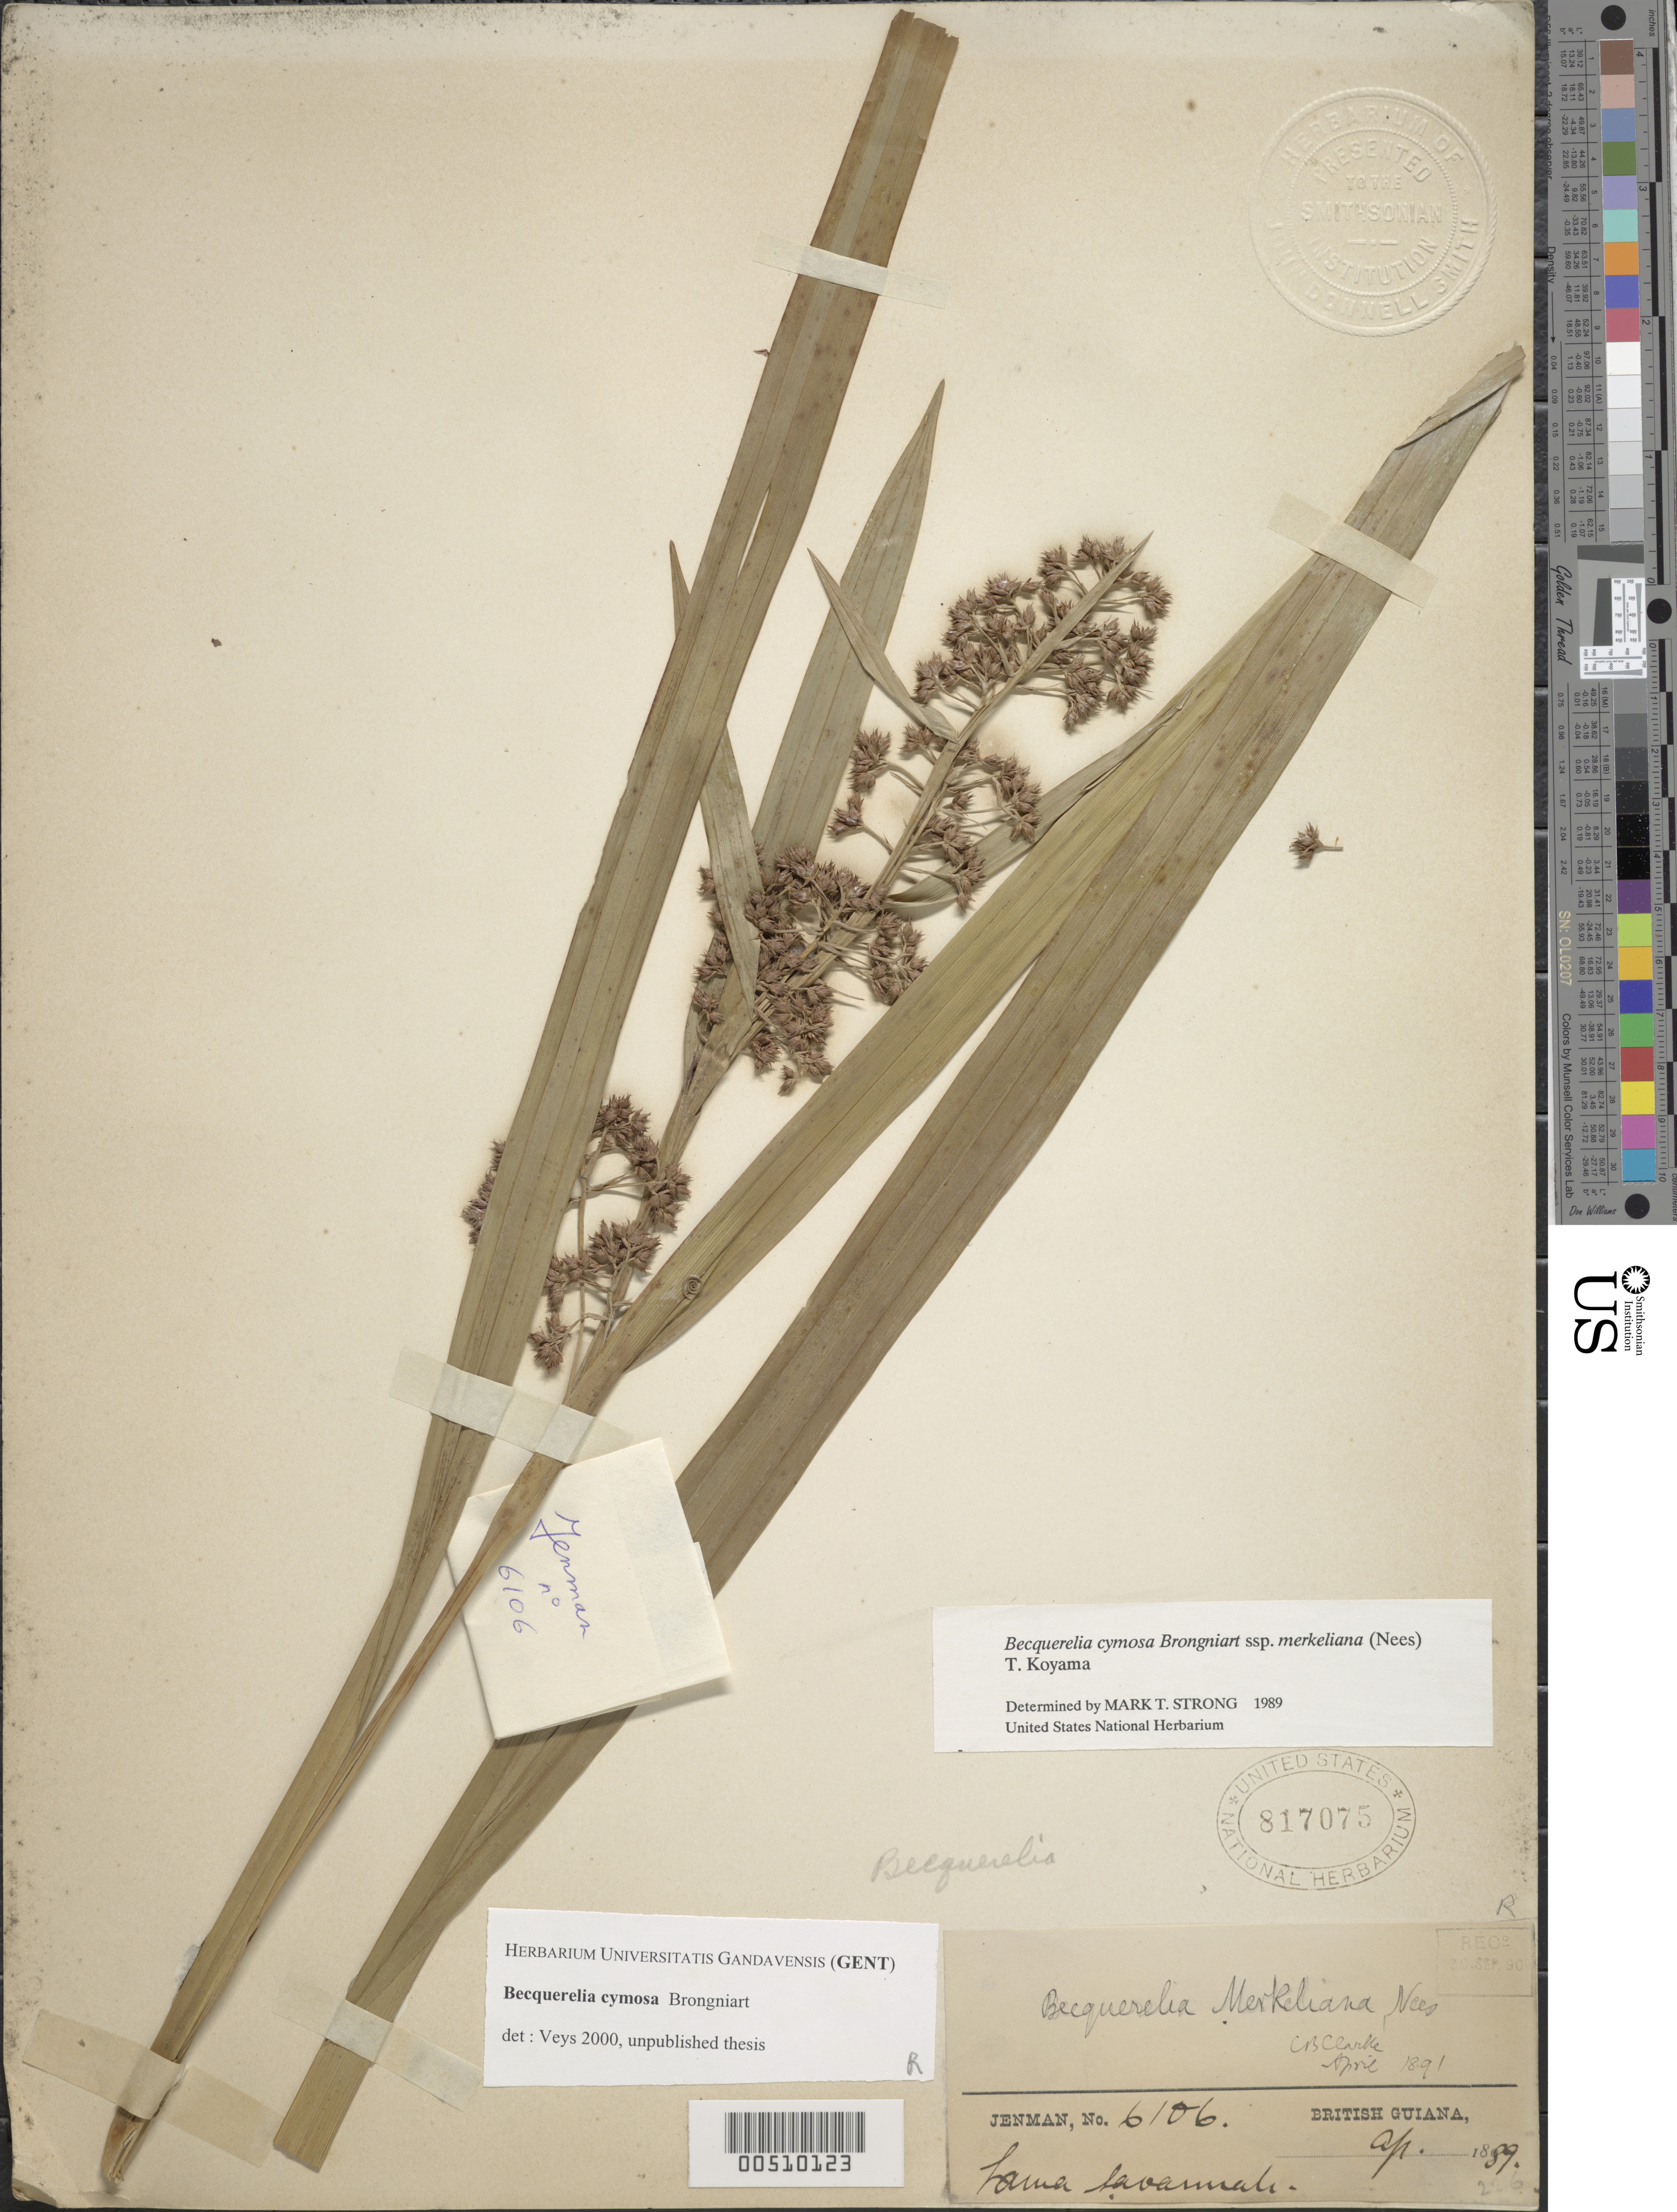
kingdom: Plantae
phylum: Tracheophyta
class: Liliopsida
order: Poales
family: Cyperaceae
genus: Becquerelia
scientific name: Becquerelia cymosa subsp. merkeliana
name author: (Nees) T. Koyama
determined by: Strong, M. T., (US), Smithsonian Institution - National Museum of Natural History (UNITED STATES)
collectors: G. S. Jenman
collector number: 6106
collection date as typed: Apr 1889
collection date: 1889-04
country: Guyana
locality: Lava savannah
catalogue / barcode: US 817075